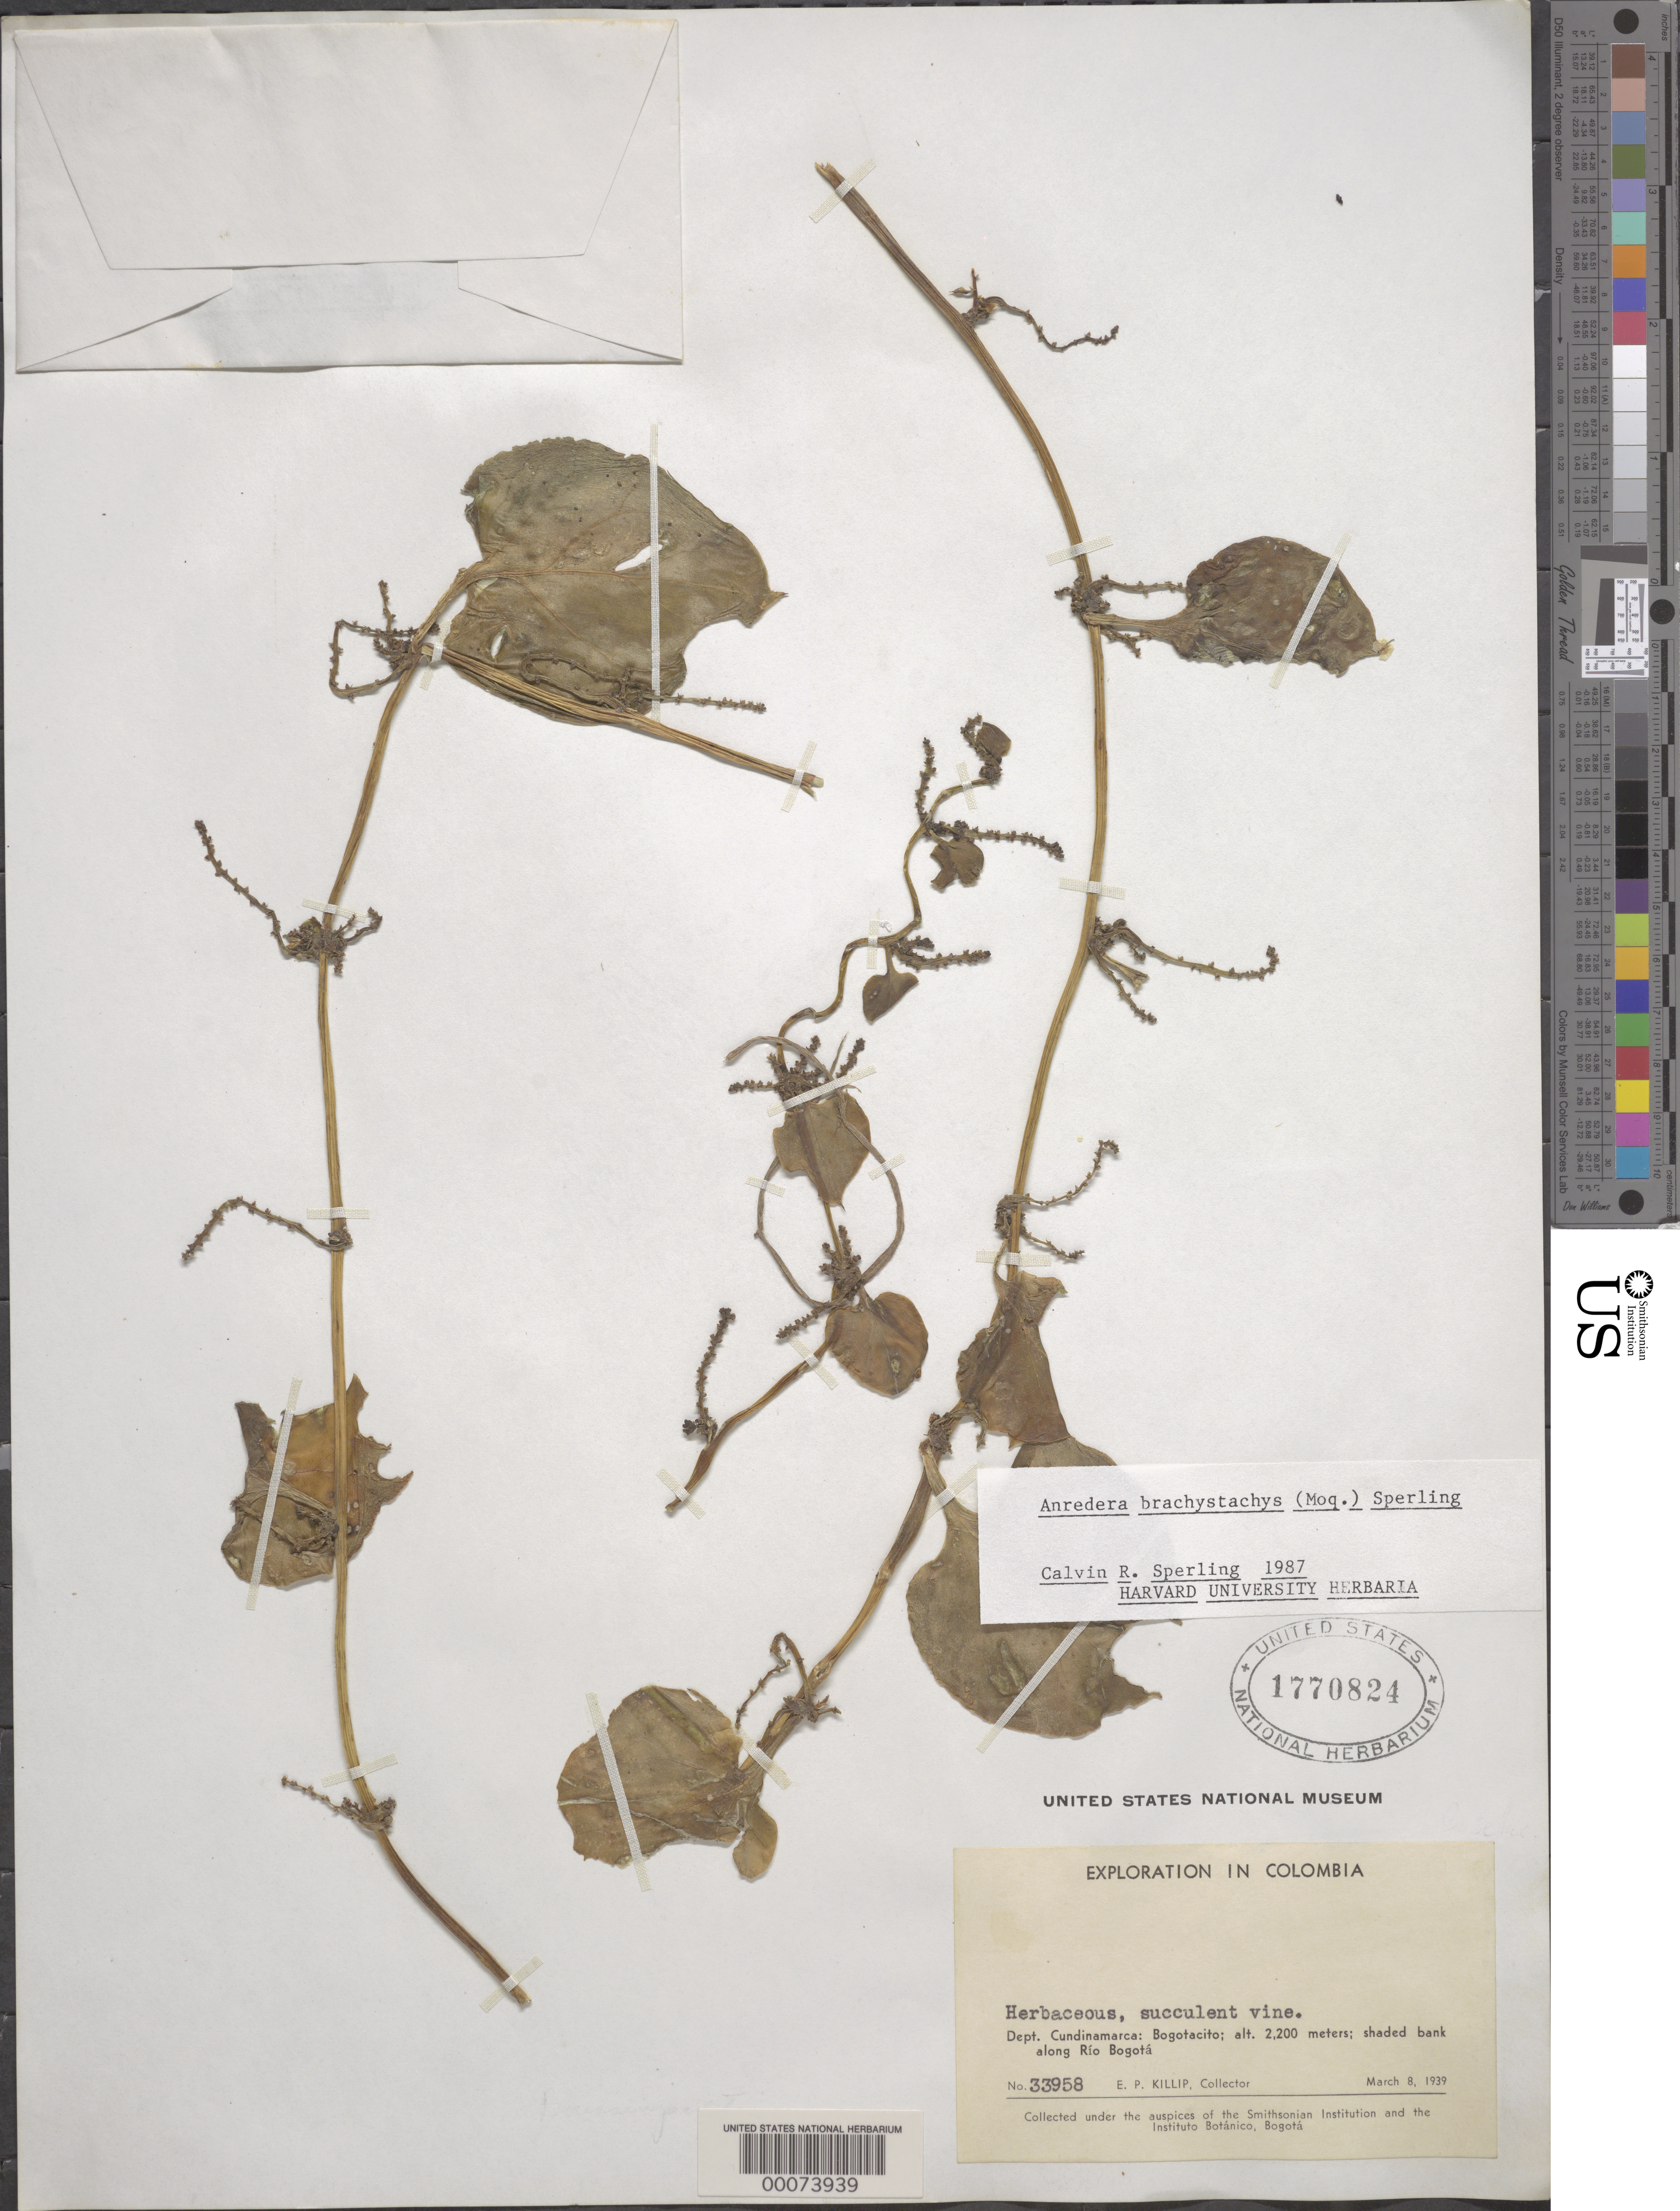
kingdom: Plantae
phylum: Tracheophyta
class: Magnoliopsida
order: Caryophyllales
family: Basellaceae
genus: Anredera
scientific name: Anredera brachystachys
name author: (Moq.) Sperling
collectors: E. P. Killip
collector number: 33958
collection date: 1939-03-08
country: Colombia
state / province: Cundinamarca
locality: Dep. Cundinamarca: Bogotacito; shaded bank along Río Bogotá.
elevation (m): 2200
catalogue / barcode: US 1770824